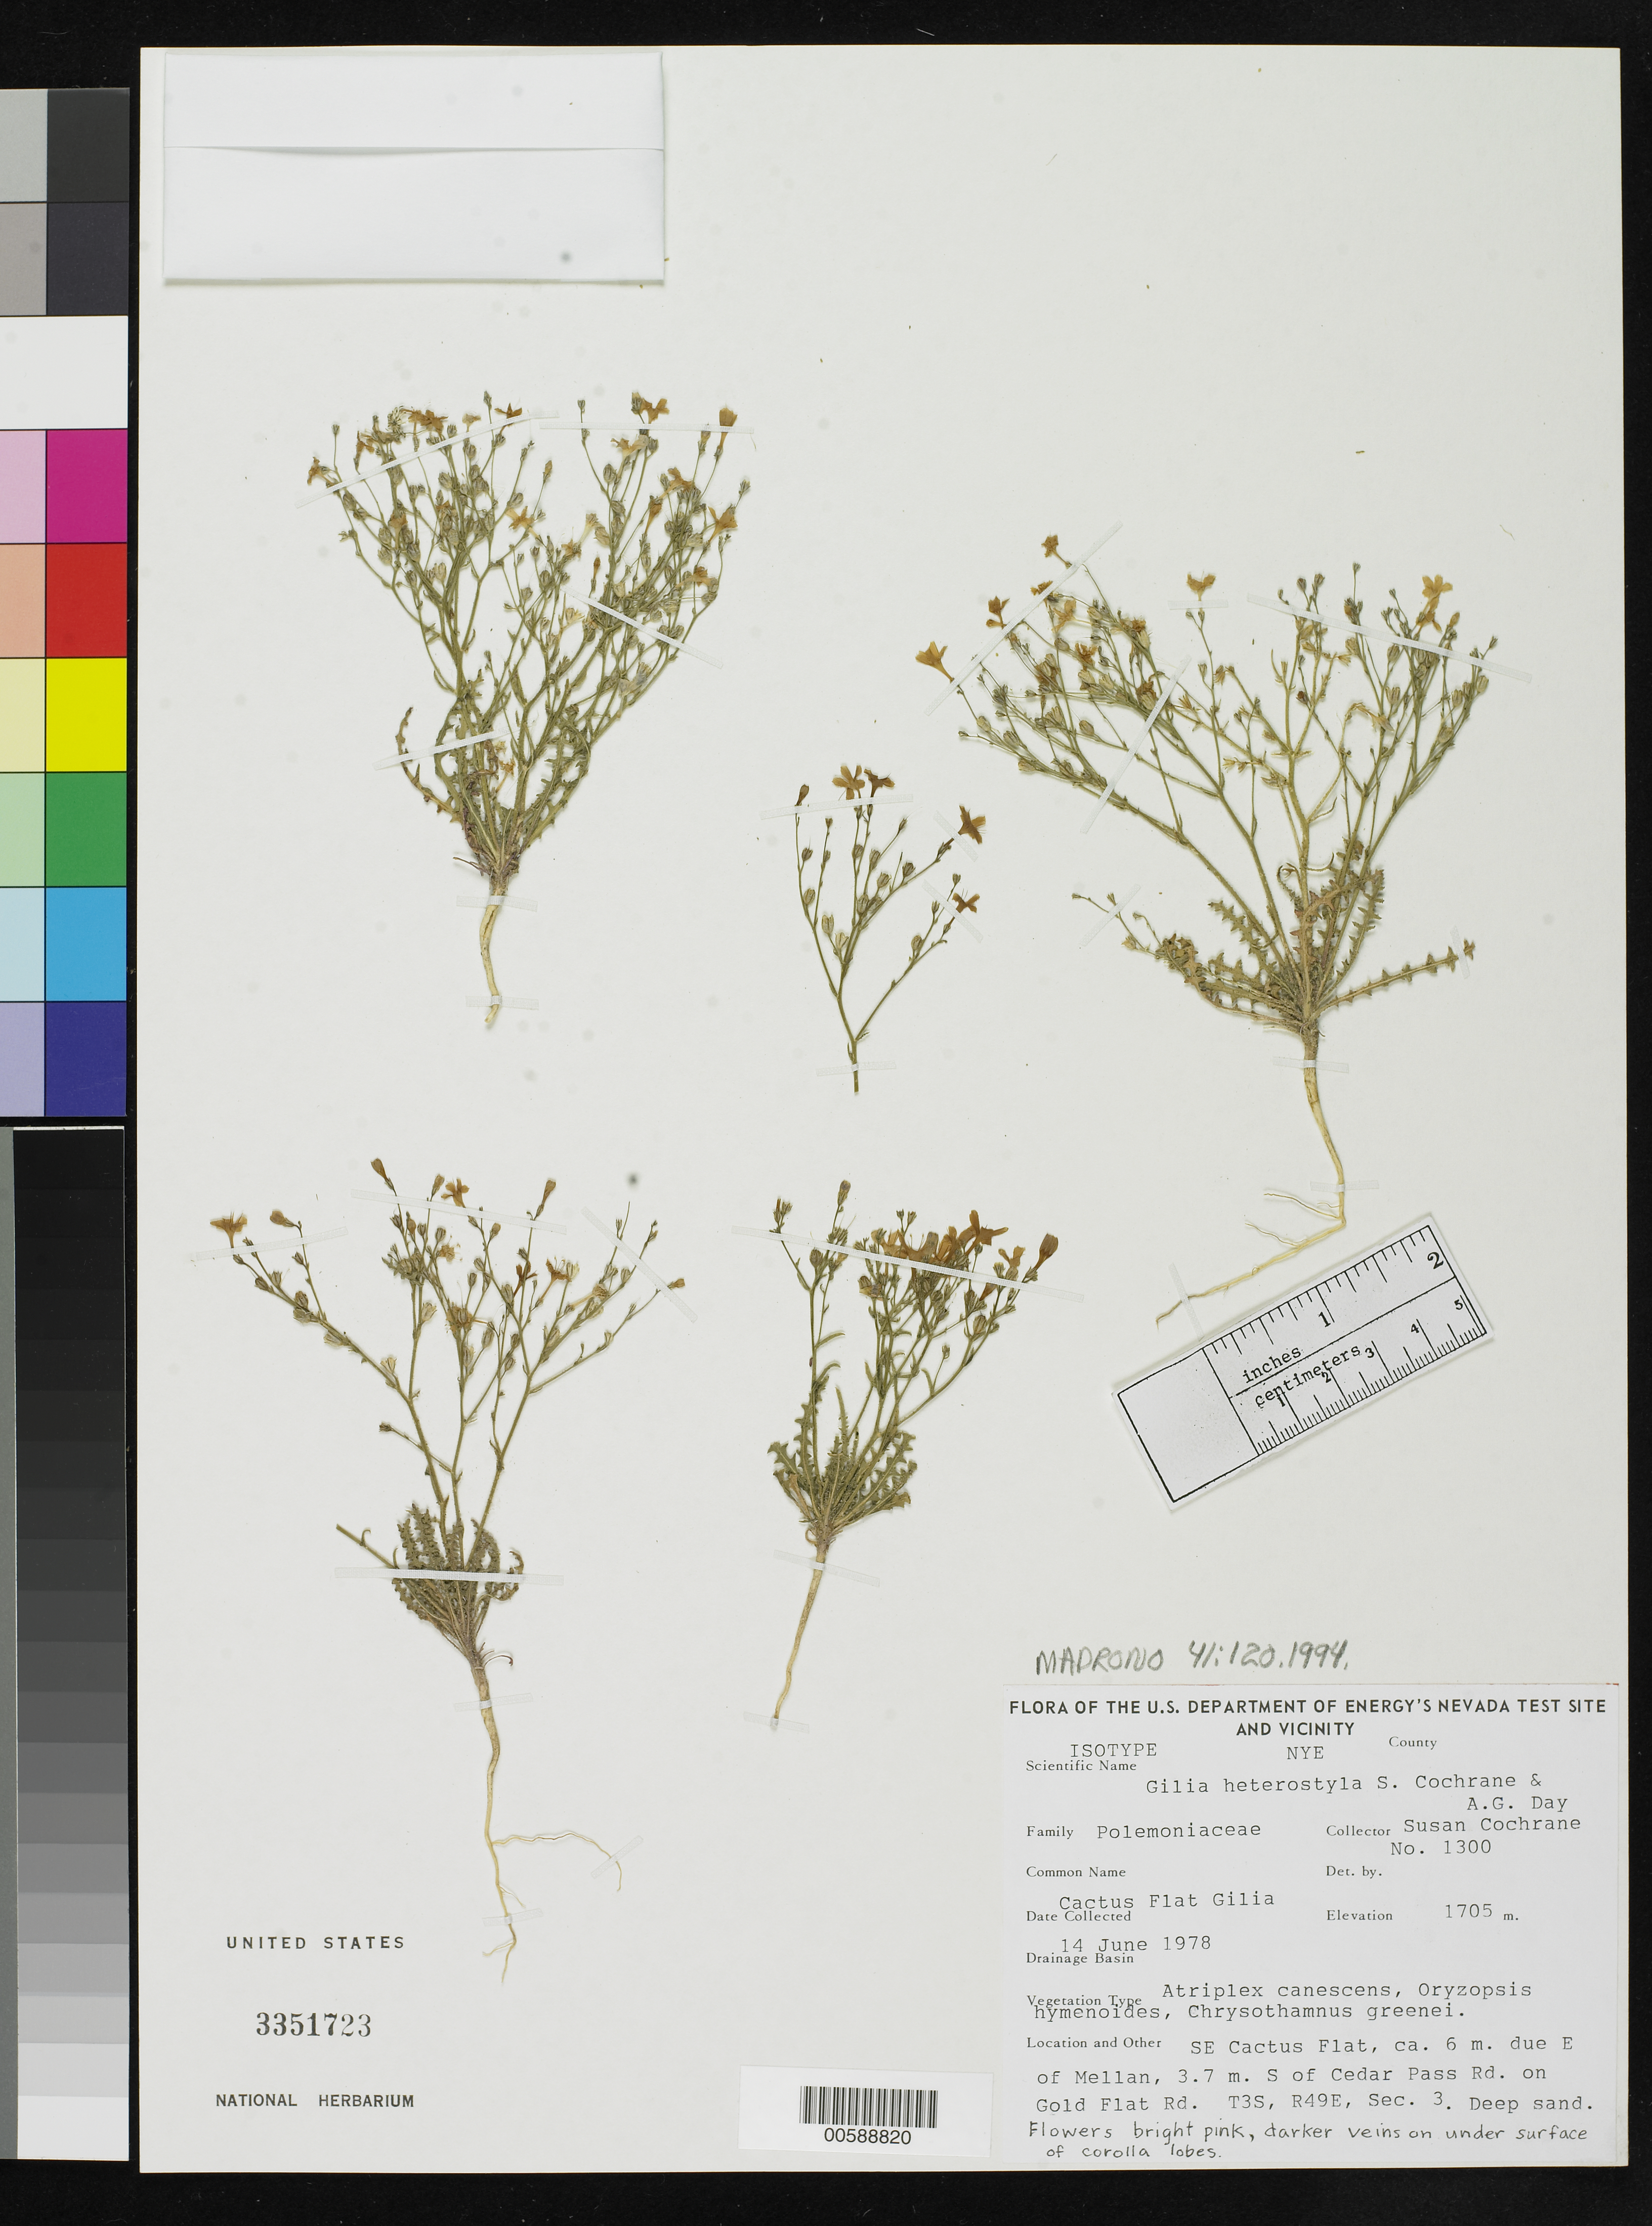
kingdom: Plantae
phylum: Tracheophyta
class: Magnoliopsida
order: Ericales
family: Polemoniaceae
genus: Gilia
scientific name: Gilia heterostyla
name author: Cochrane & A.G. Day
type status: Isotype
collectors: S. Cochrane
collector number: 1300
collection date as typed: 14 Jun 1978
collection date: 1978-06-14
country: United States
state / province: Nevada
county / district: Nye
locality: SE Cactus flat, ca. 6 mi due E of Mellan, 3.7 mi S of Cedar Pass Road on Gold Flar Road, T3S, r49e, sec. 3.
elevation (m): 1705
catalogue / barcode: US 3351723